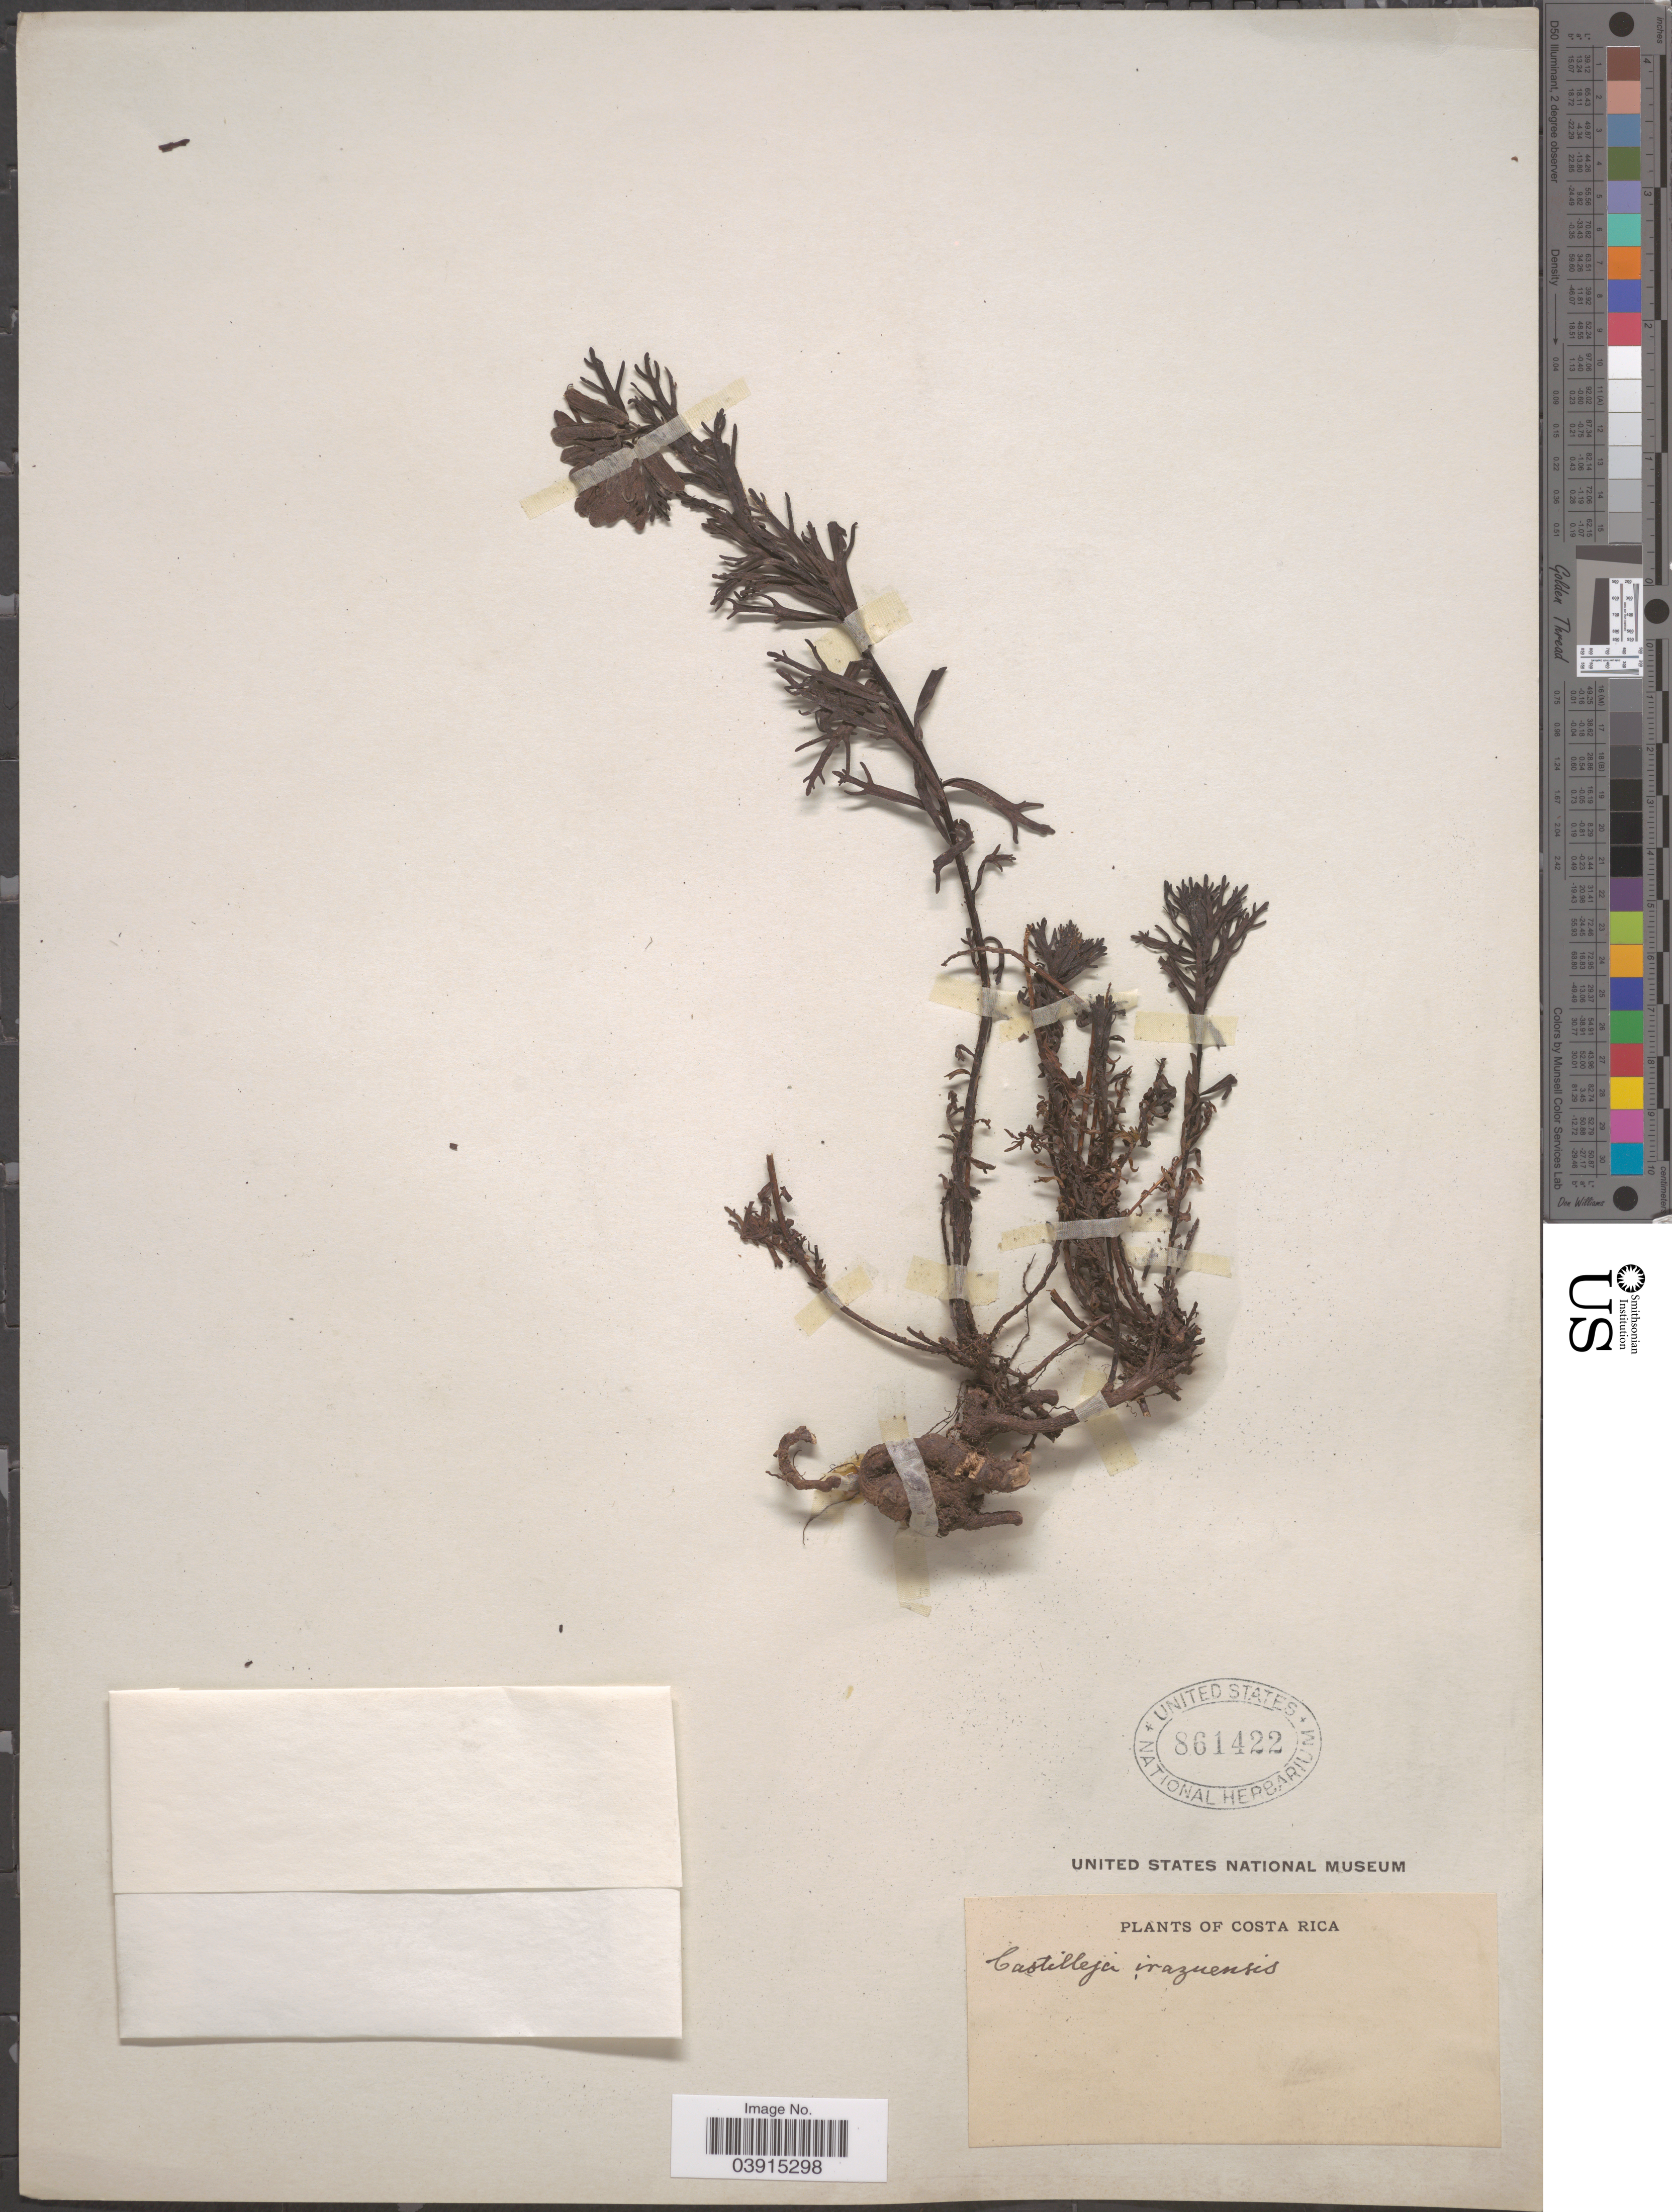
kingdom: Plantae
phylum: Tracheophyta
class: Magnoliopsida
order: Lamiales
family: Orobanchaceae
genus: Castilleja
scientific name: Castilleja irazuensis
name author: Oerst.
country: Costa Rica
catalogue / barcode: US 861422